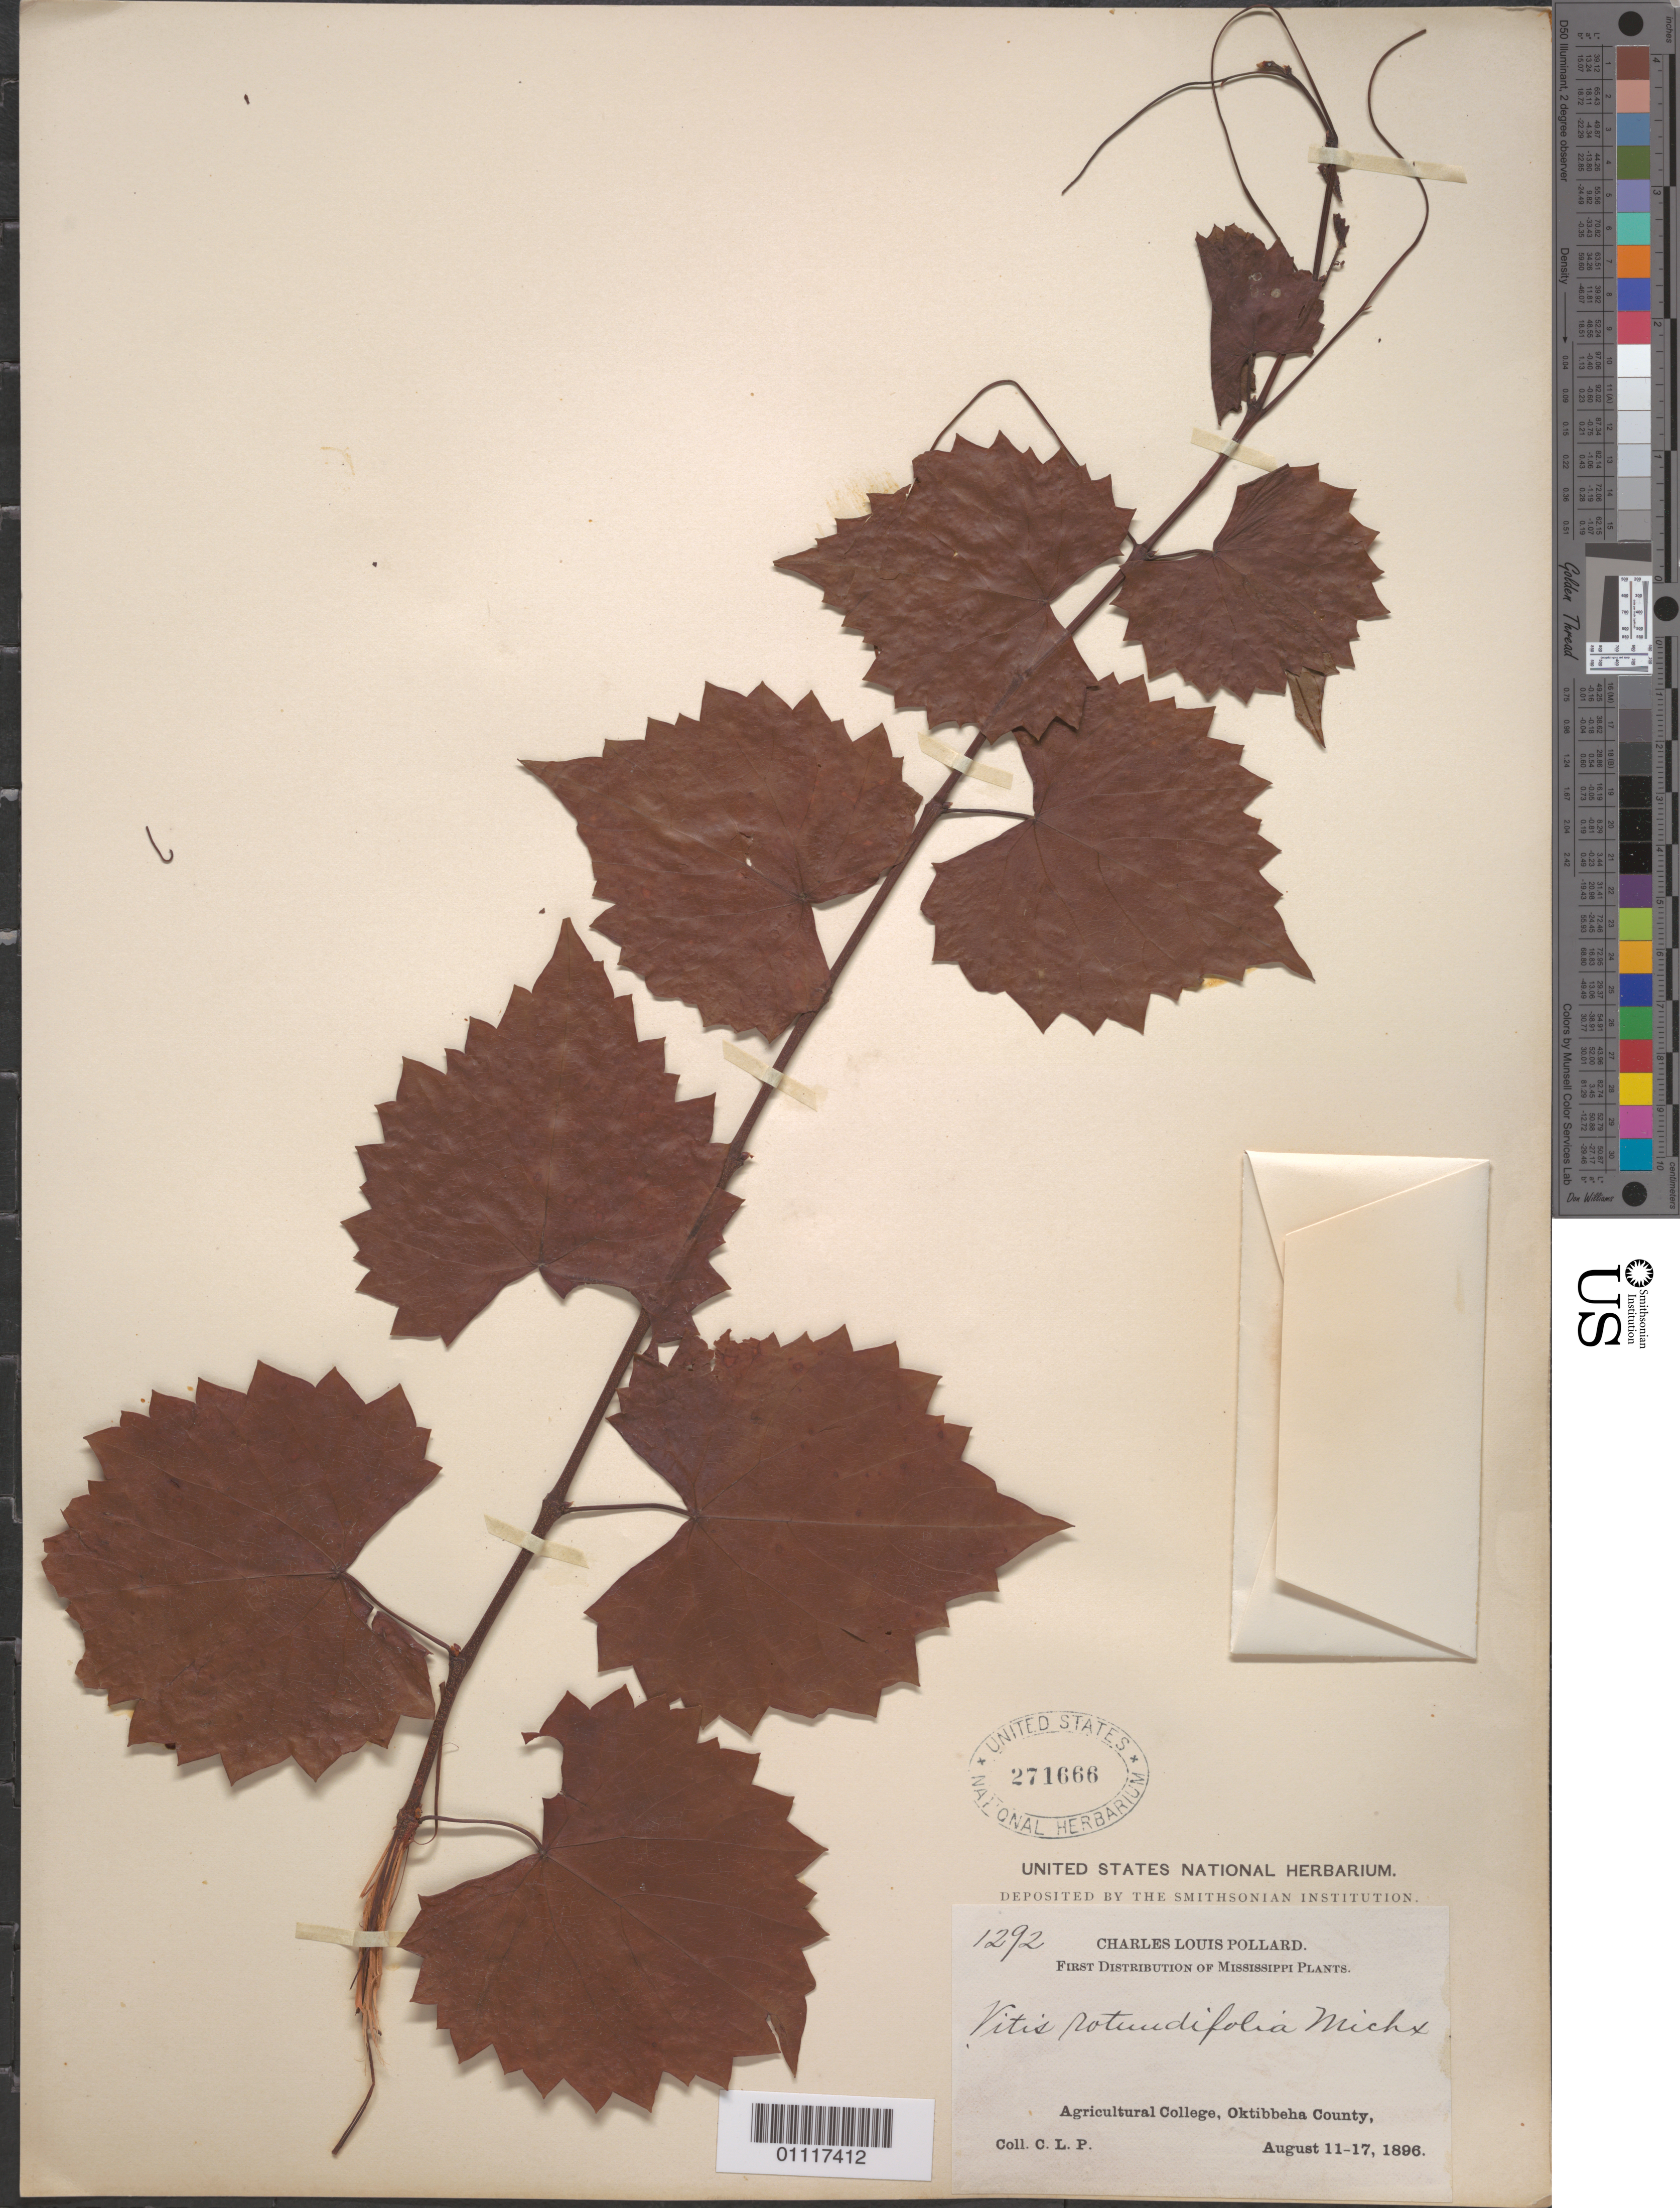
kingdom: Plantae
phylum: Tracheophyta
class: Magnoliopsida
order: Vitales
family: Vitaceae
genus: Vitis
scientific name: Vitis rotundifolia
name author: Michx.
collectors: C. L. Pollard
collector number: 1292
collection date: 1896-08-11/1896-08-17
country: United States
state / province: Mississippi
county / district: Oktibbeha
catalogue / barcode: US 271666